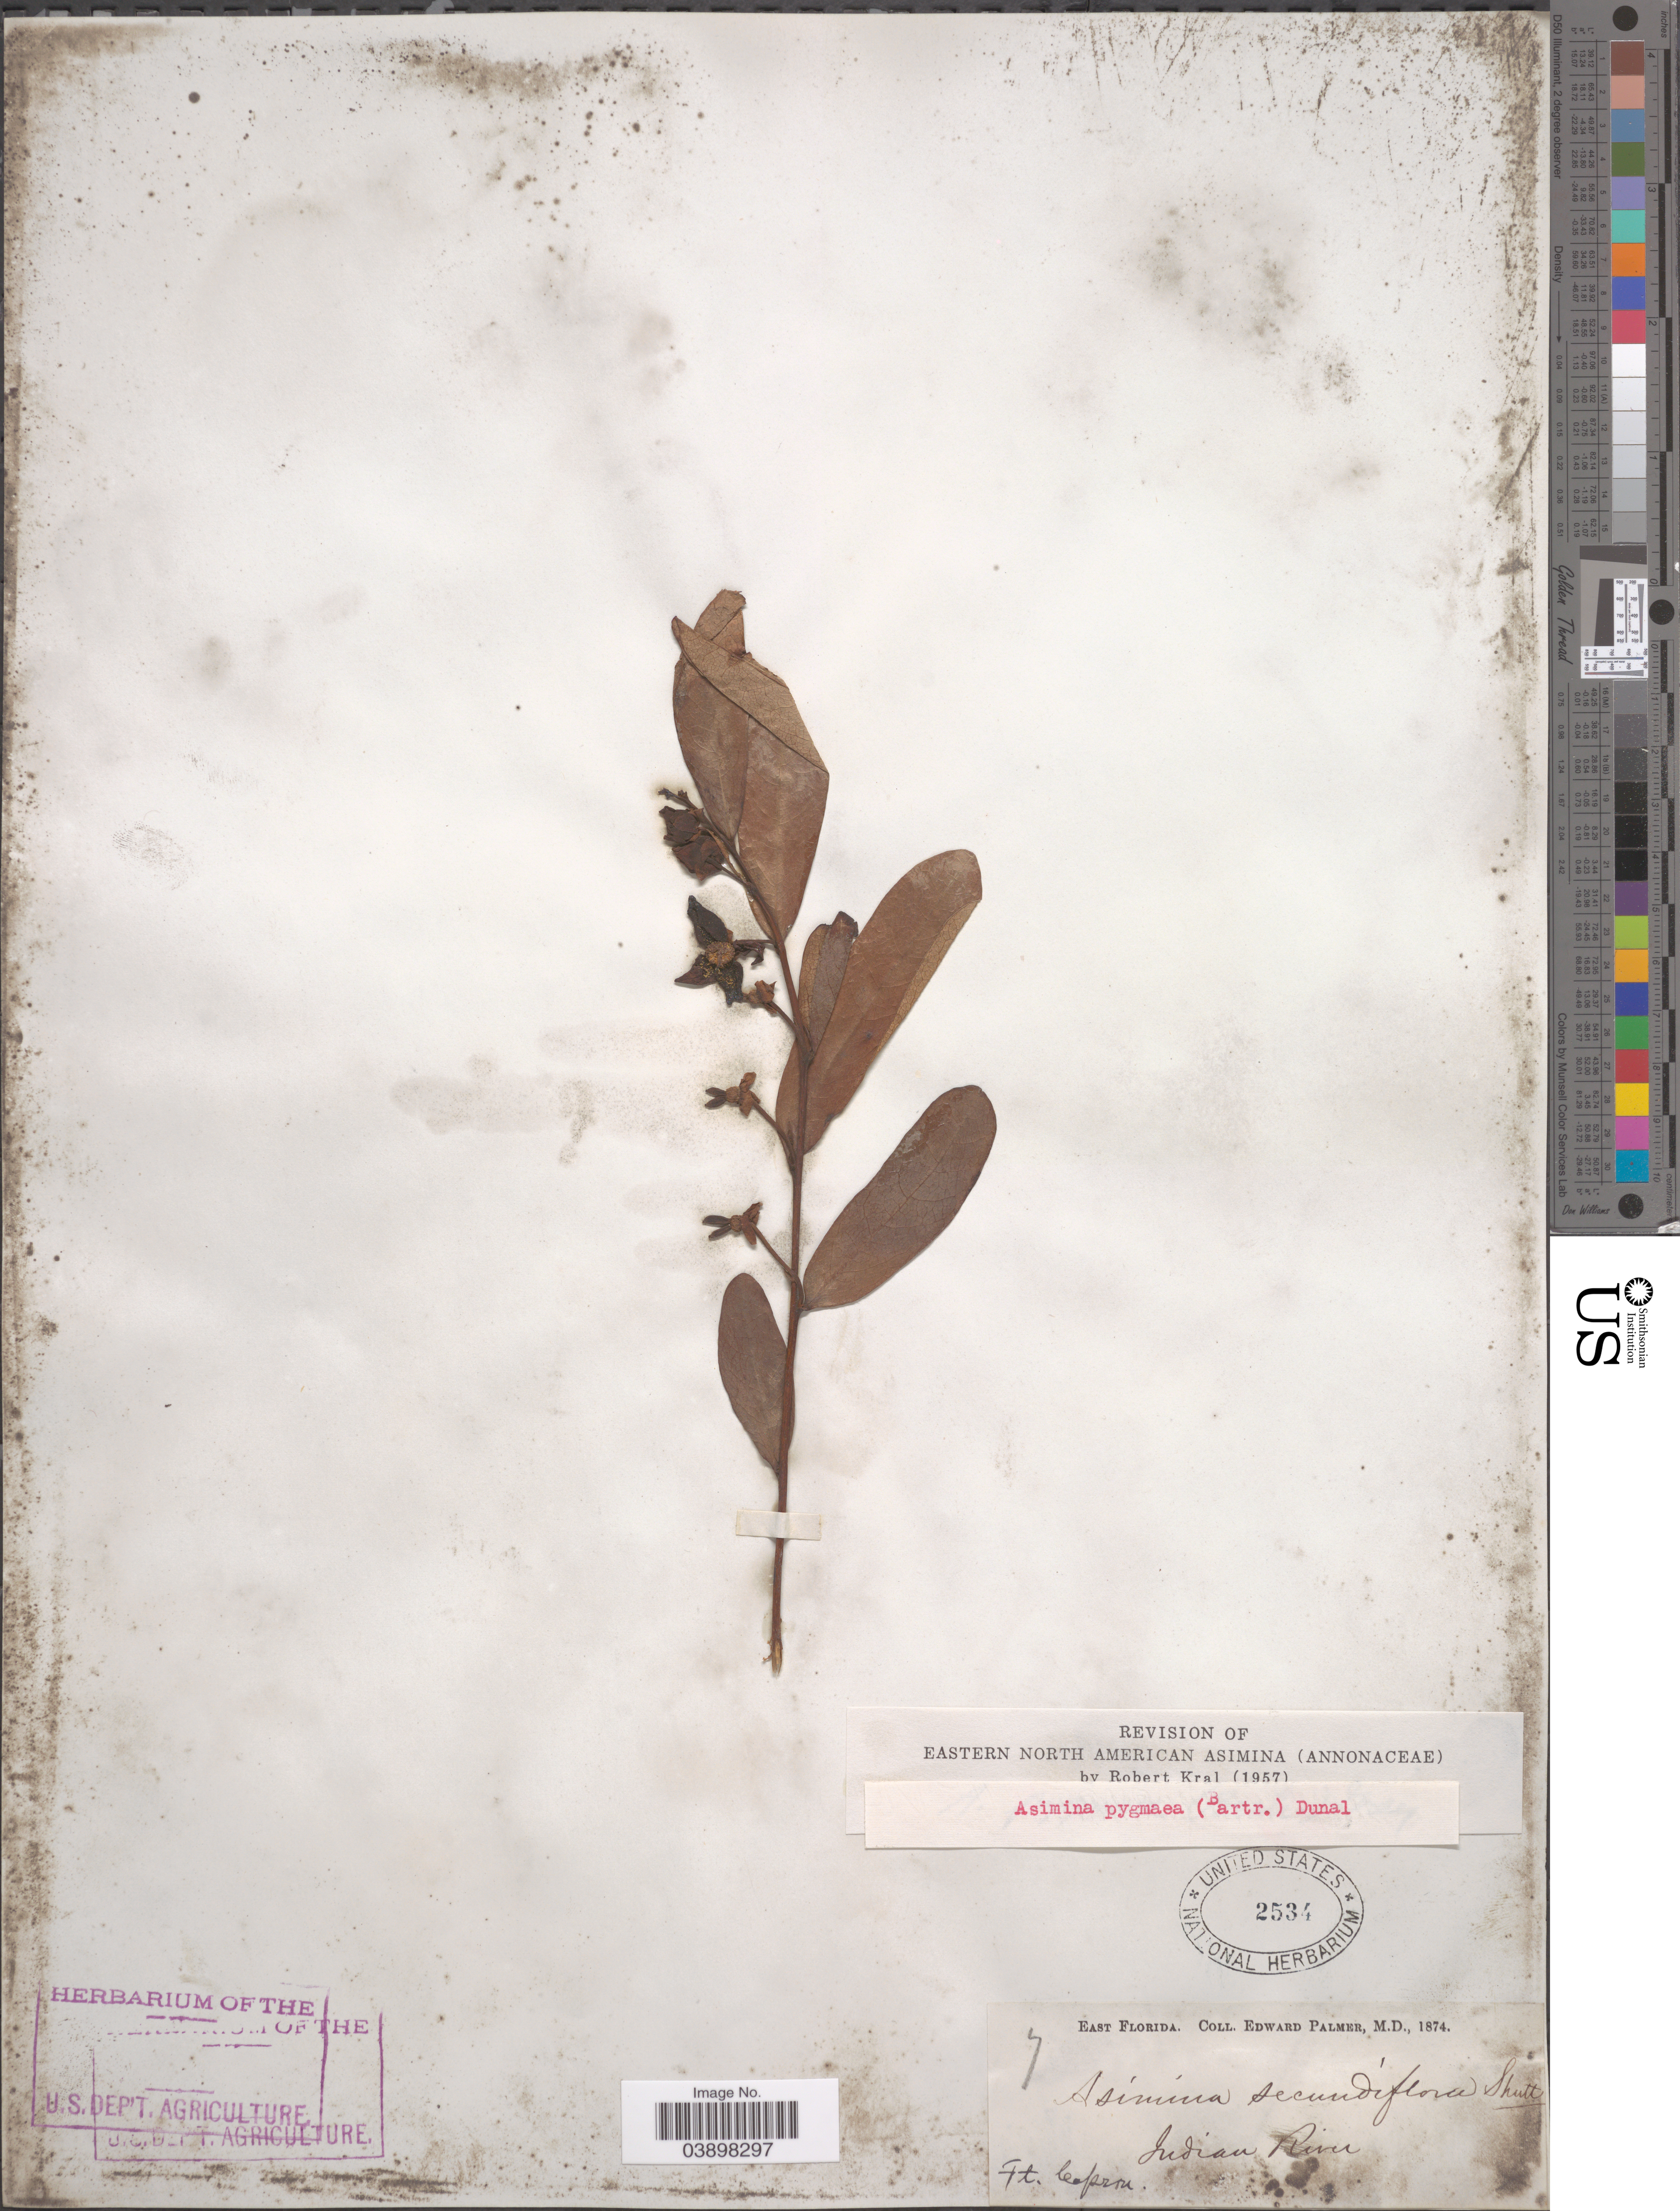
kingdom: Plantae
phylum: Tracheophyta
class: Magnoliopsida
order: Magnoliales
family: Annonaceae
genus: Asimina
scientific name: Asimina pygmaea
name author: Dunal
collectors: E. Palmer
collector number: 7?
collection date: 1874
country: United States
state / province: Florida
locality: East Florida. Indian River, Ft. Capron.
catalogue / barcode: US 2534